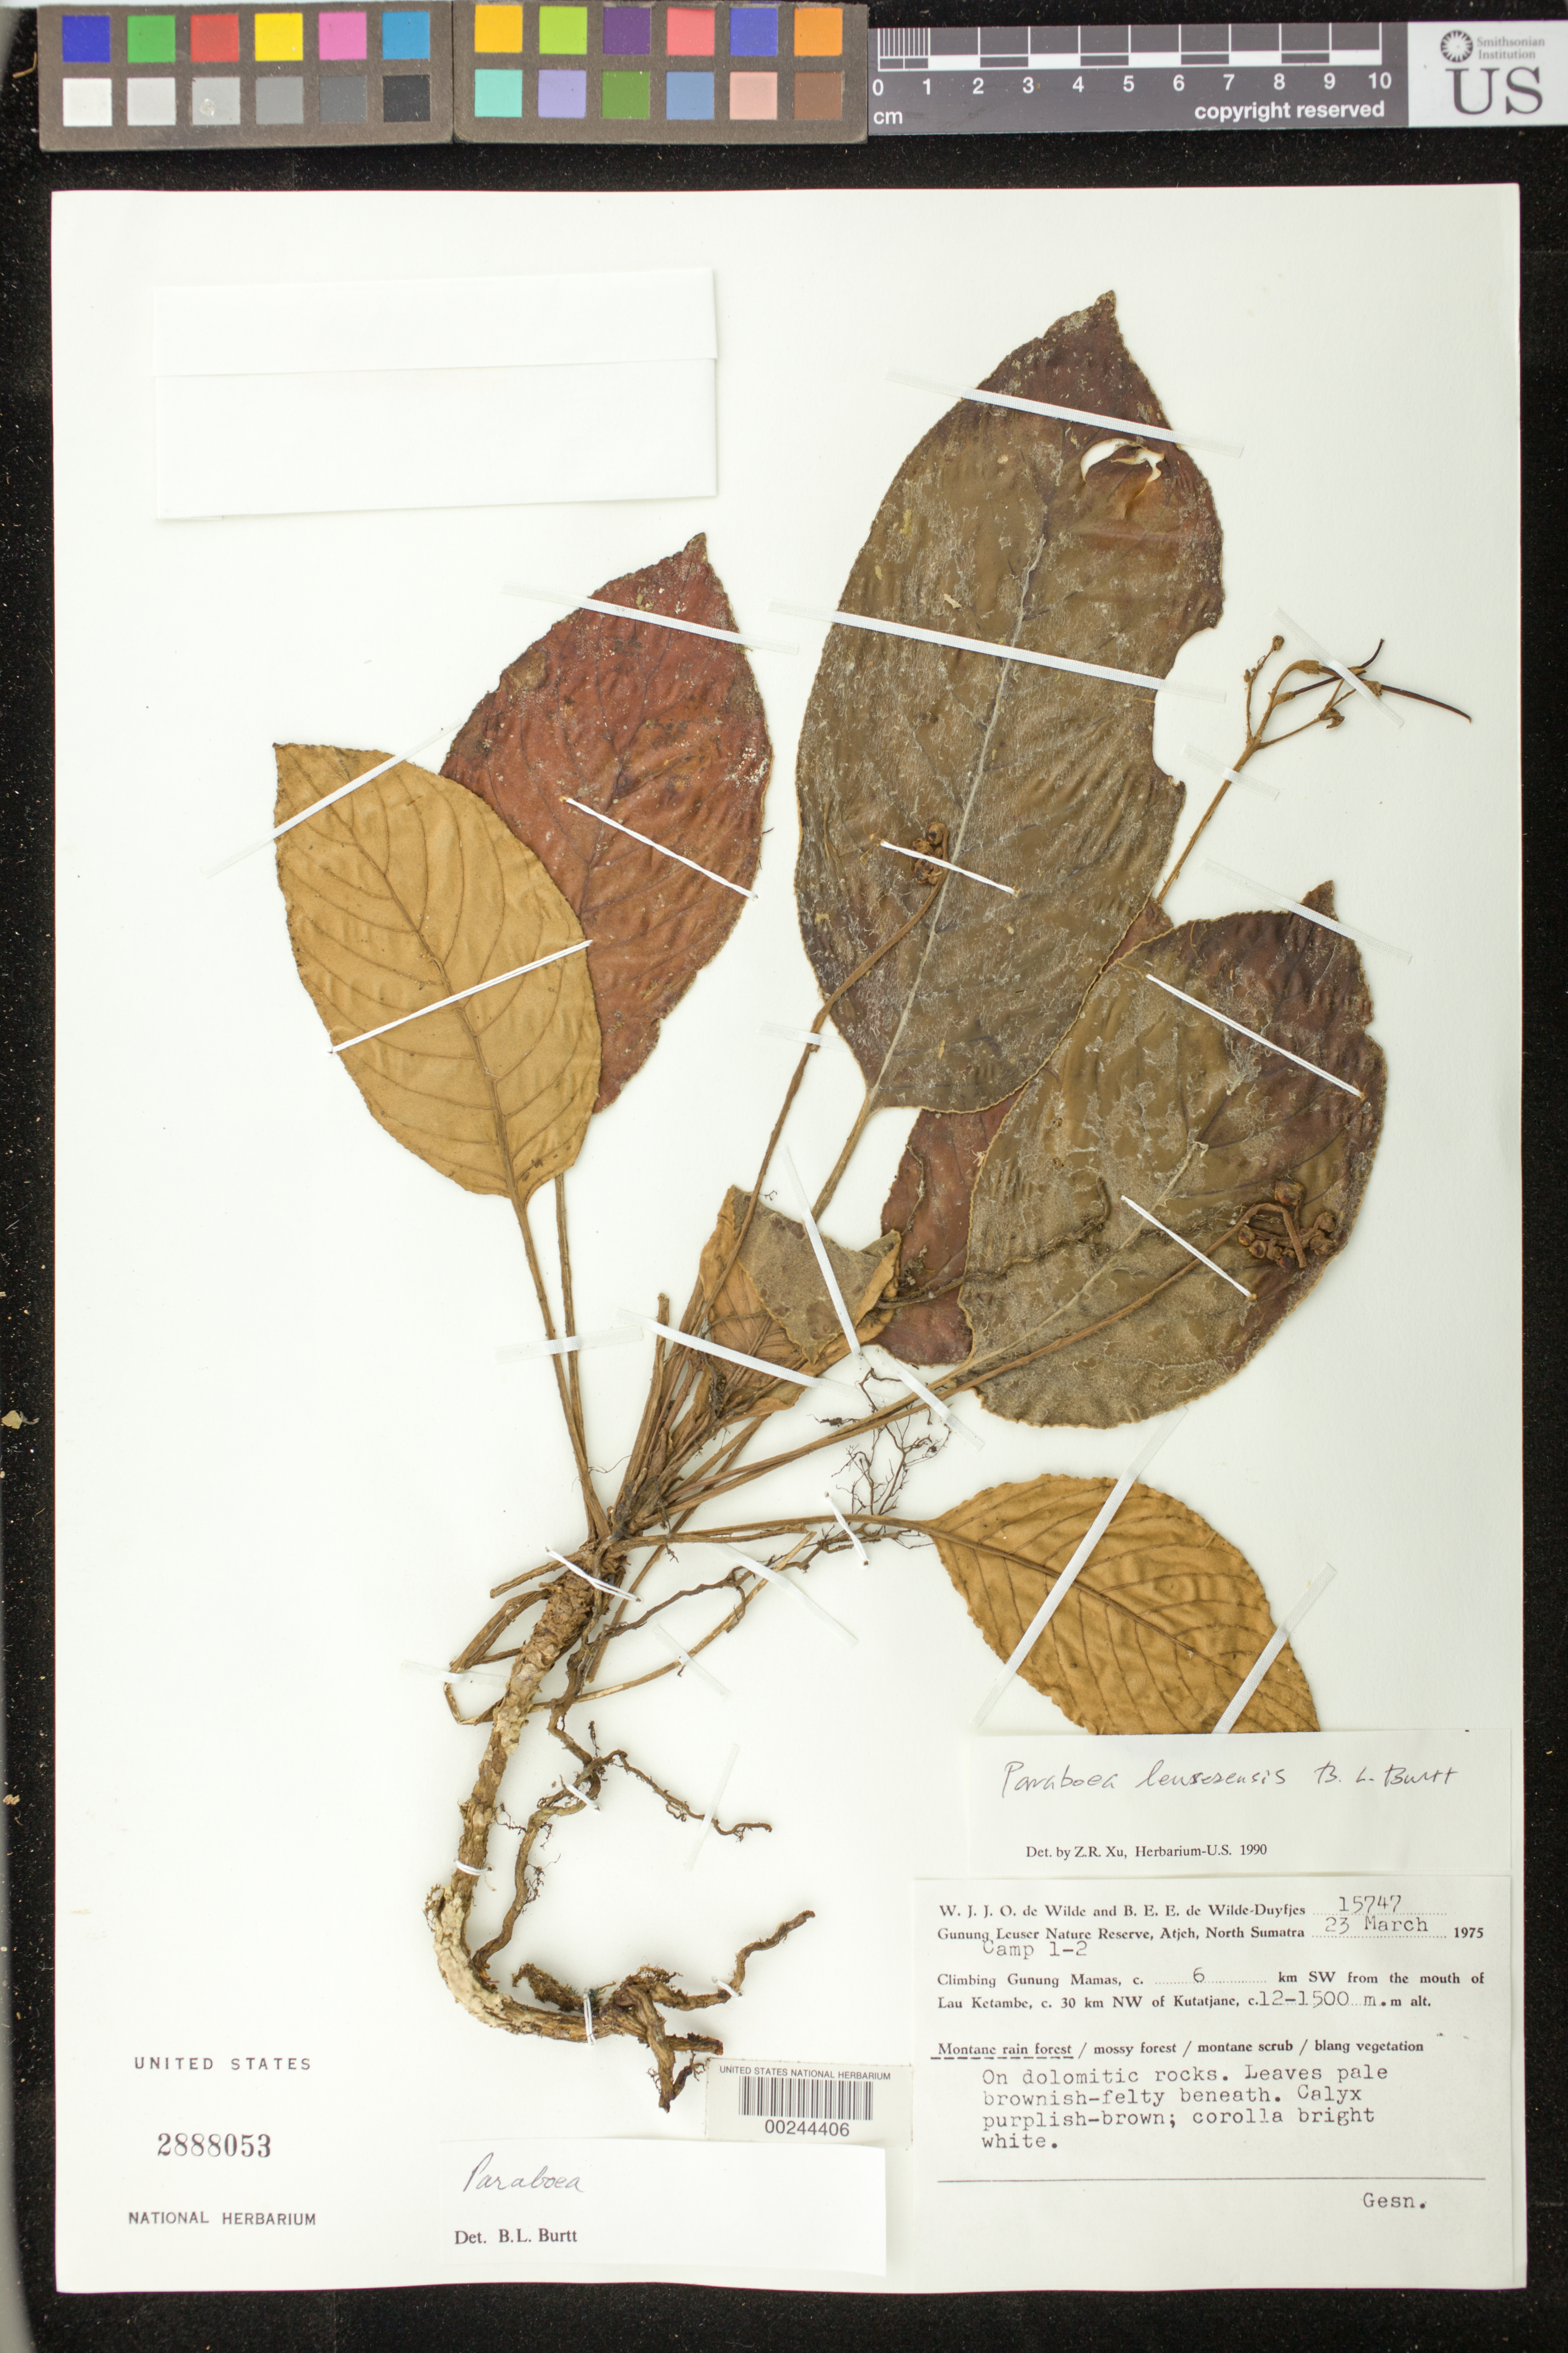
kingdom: Plantae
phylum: Tracheophyta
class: Magnoliopsida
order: Lamiales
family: Gesneriaceae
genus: Paraboea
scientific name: Paraboea leuserensis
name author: B.L. Burtt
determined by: Burtt, B. L.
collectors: W. J. de Wilde & B. E. de Wilde-Duyfjes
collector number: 15747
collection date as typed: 23 Mar 1975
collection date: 1975-03-23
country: Indonesia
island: Sumatra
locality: North sumatra prov., Gunung leuser nature reserve, atjeh, 6 km sw from mouth of lau ketambe, 30 km nw of kutatjane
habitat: Montane rain forest, on dolomitic rocks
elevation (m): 1200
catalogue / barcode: US 2888053